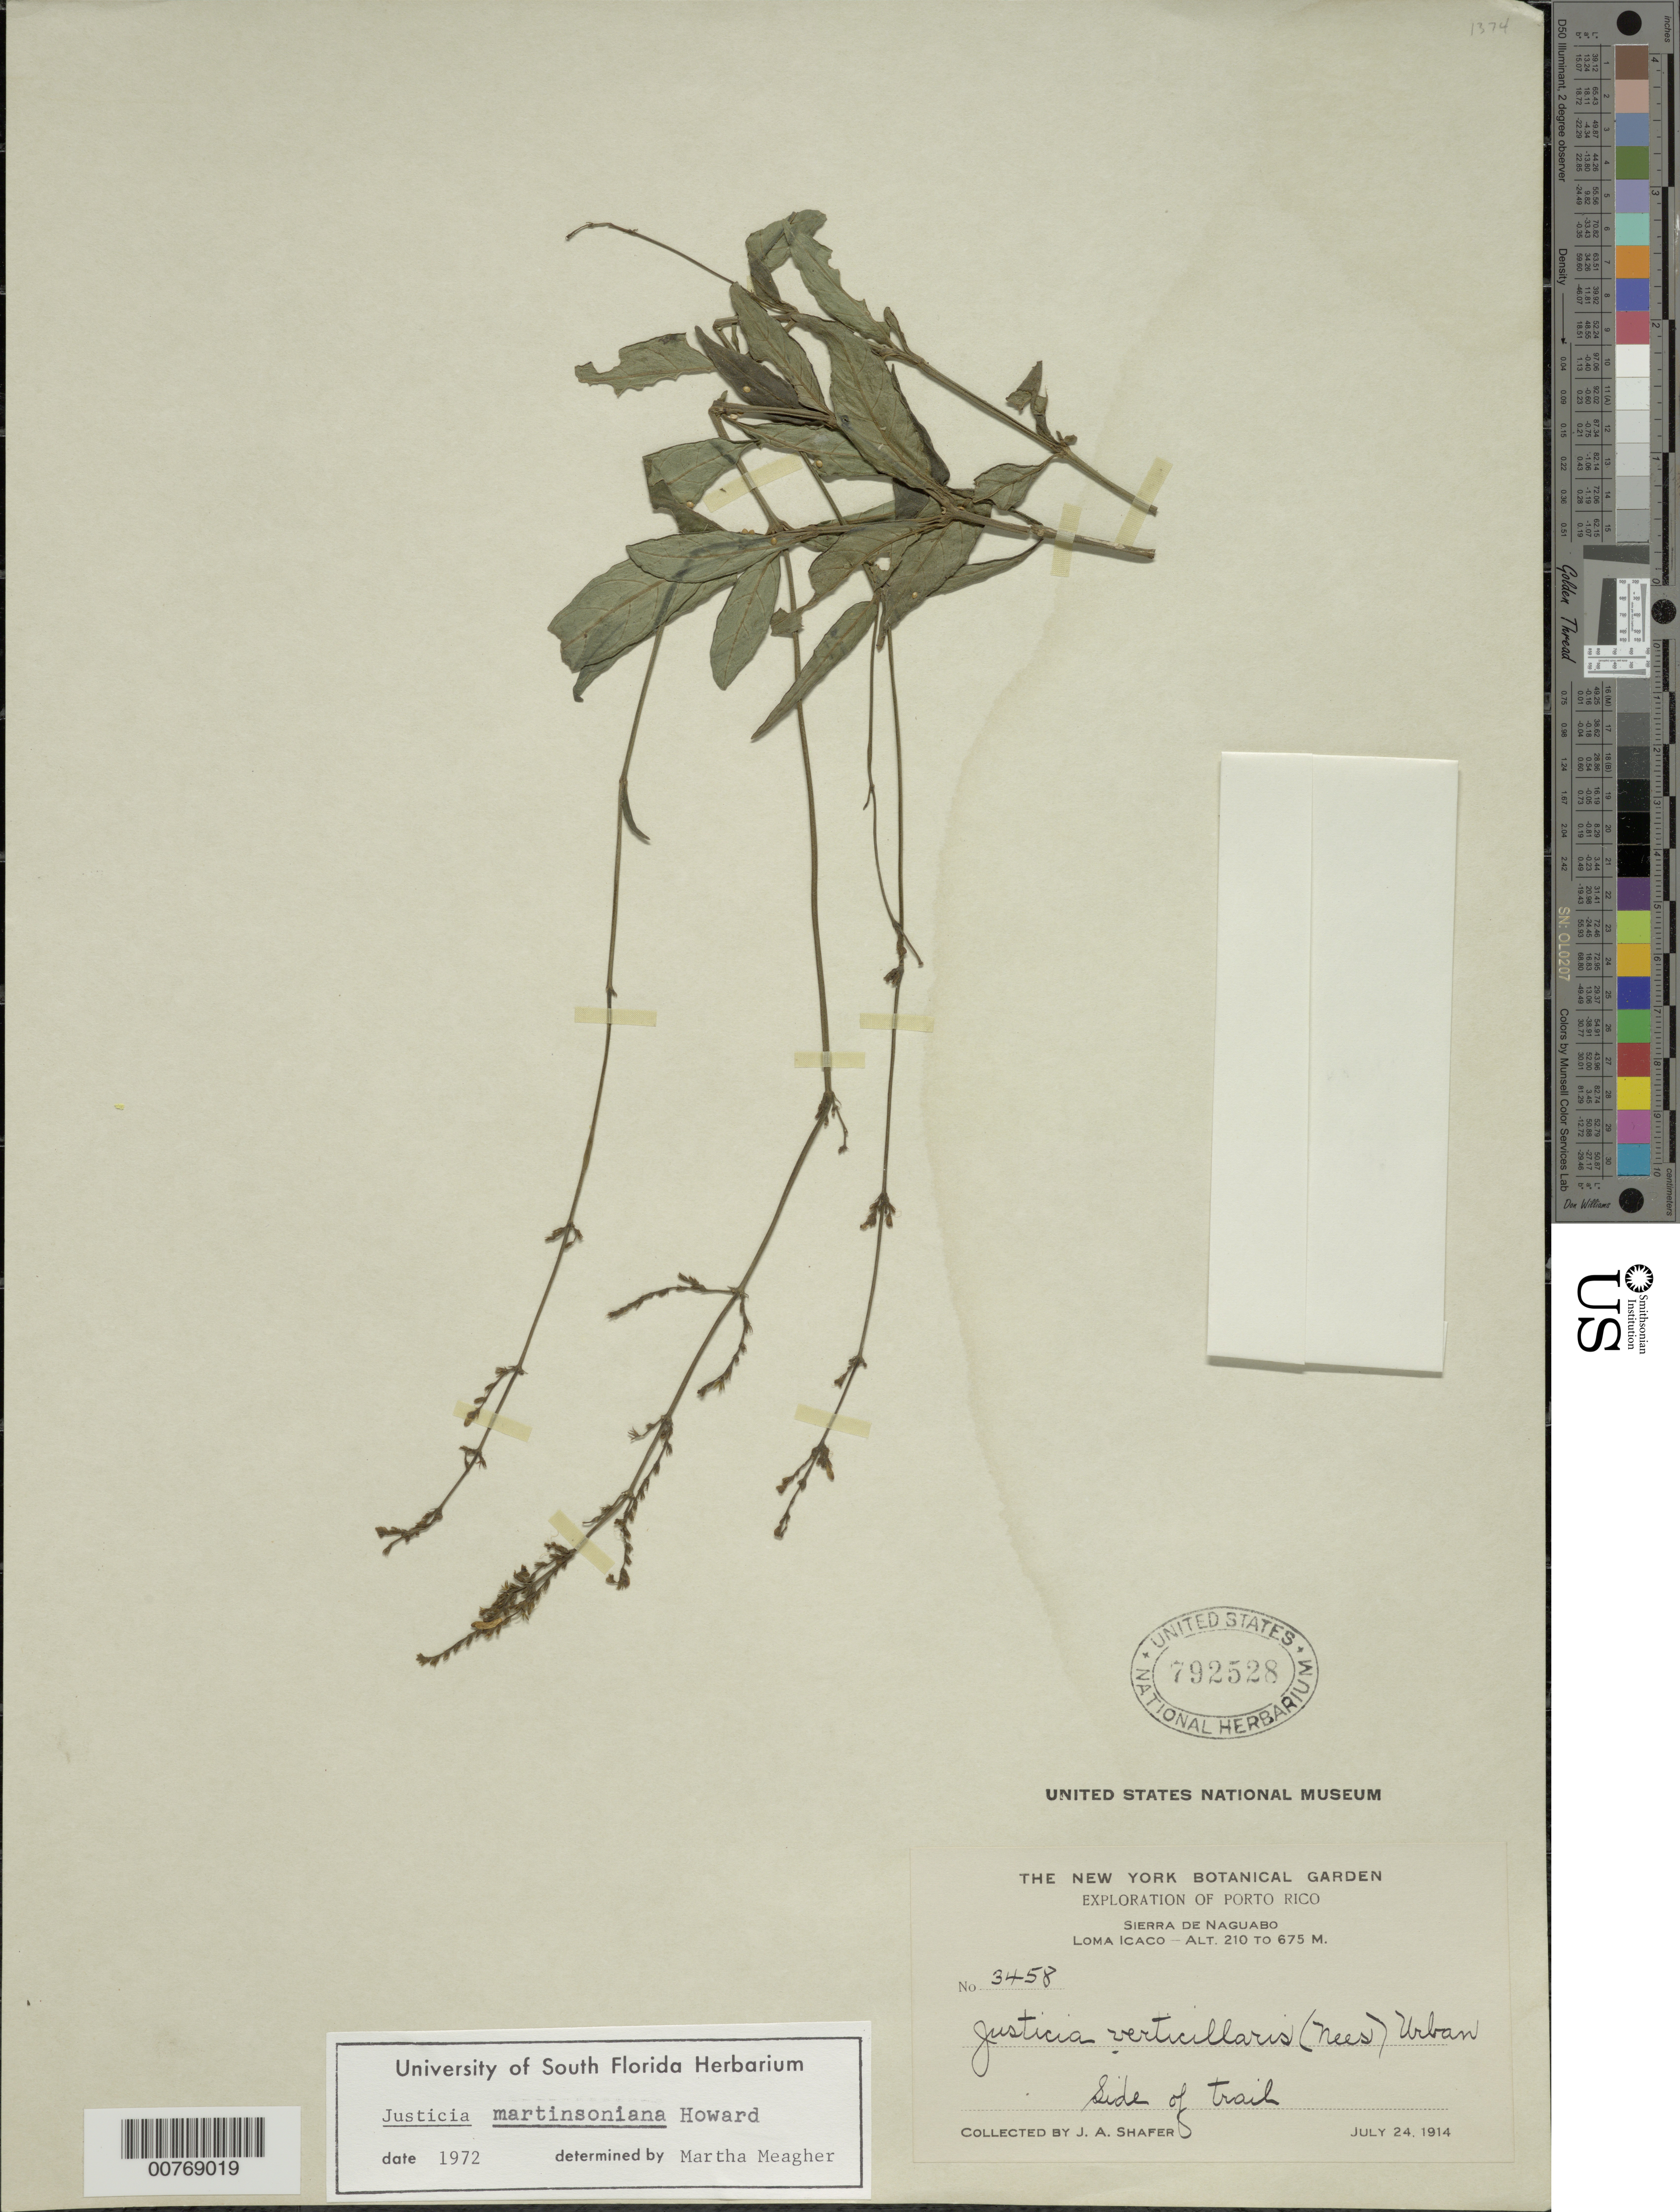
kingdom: Plantae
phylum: Tracheophyta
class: Magnoliopsida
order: Lamiales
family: Acanthaceae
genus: Justicia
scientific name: Justicia martinsoniana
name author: R.A. Howard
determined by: Meagher, M.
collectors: J. A. Shafer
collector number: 3458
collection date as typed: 24 Jul 1914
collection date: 1914-07-24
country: Puerto Rico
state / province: Naguabo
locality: Sierra de Naguabo. Loma Icaco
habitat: Side of trail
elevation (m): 210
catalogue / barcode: US 792528